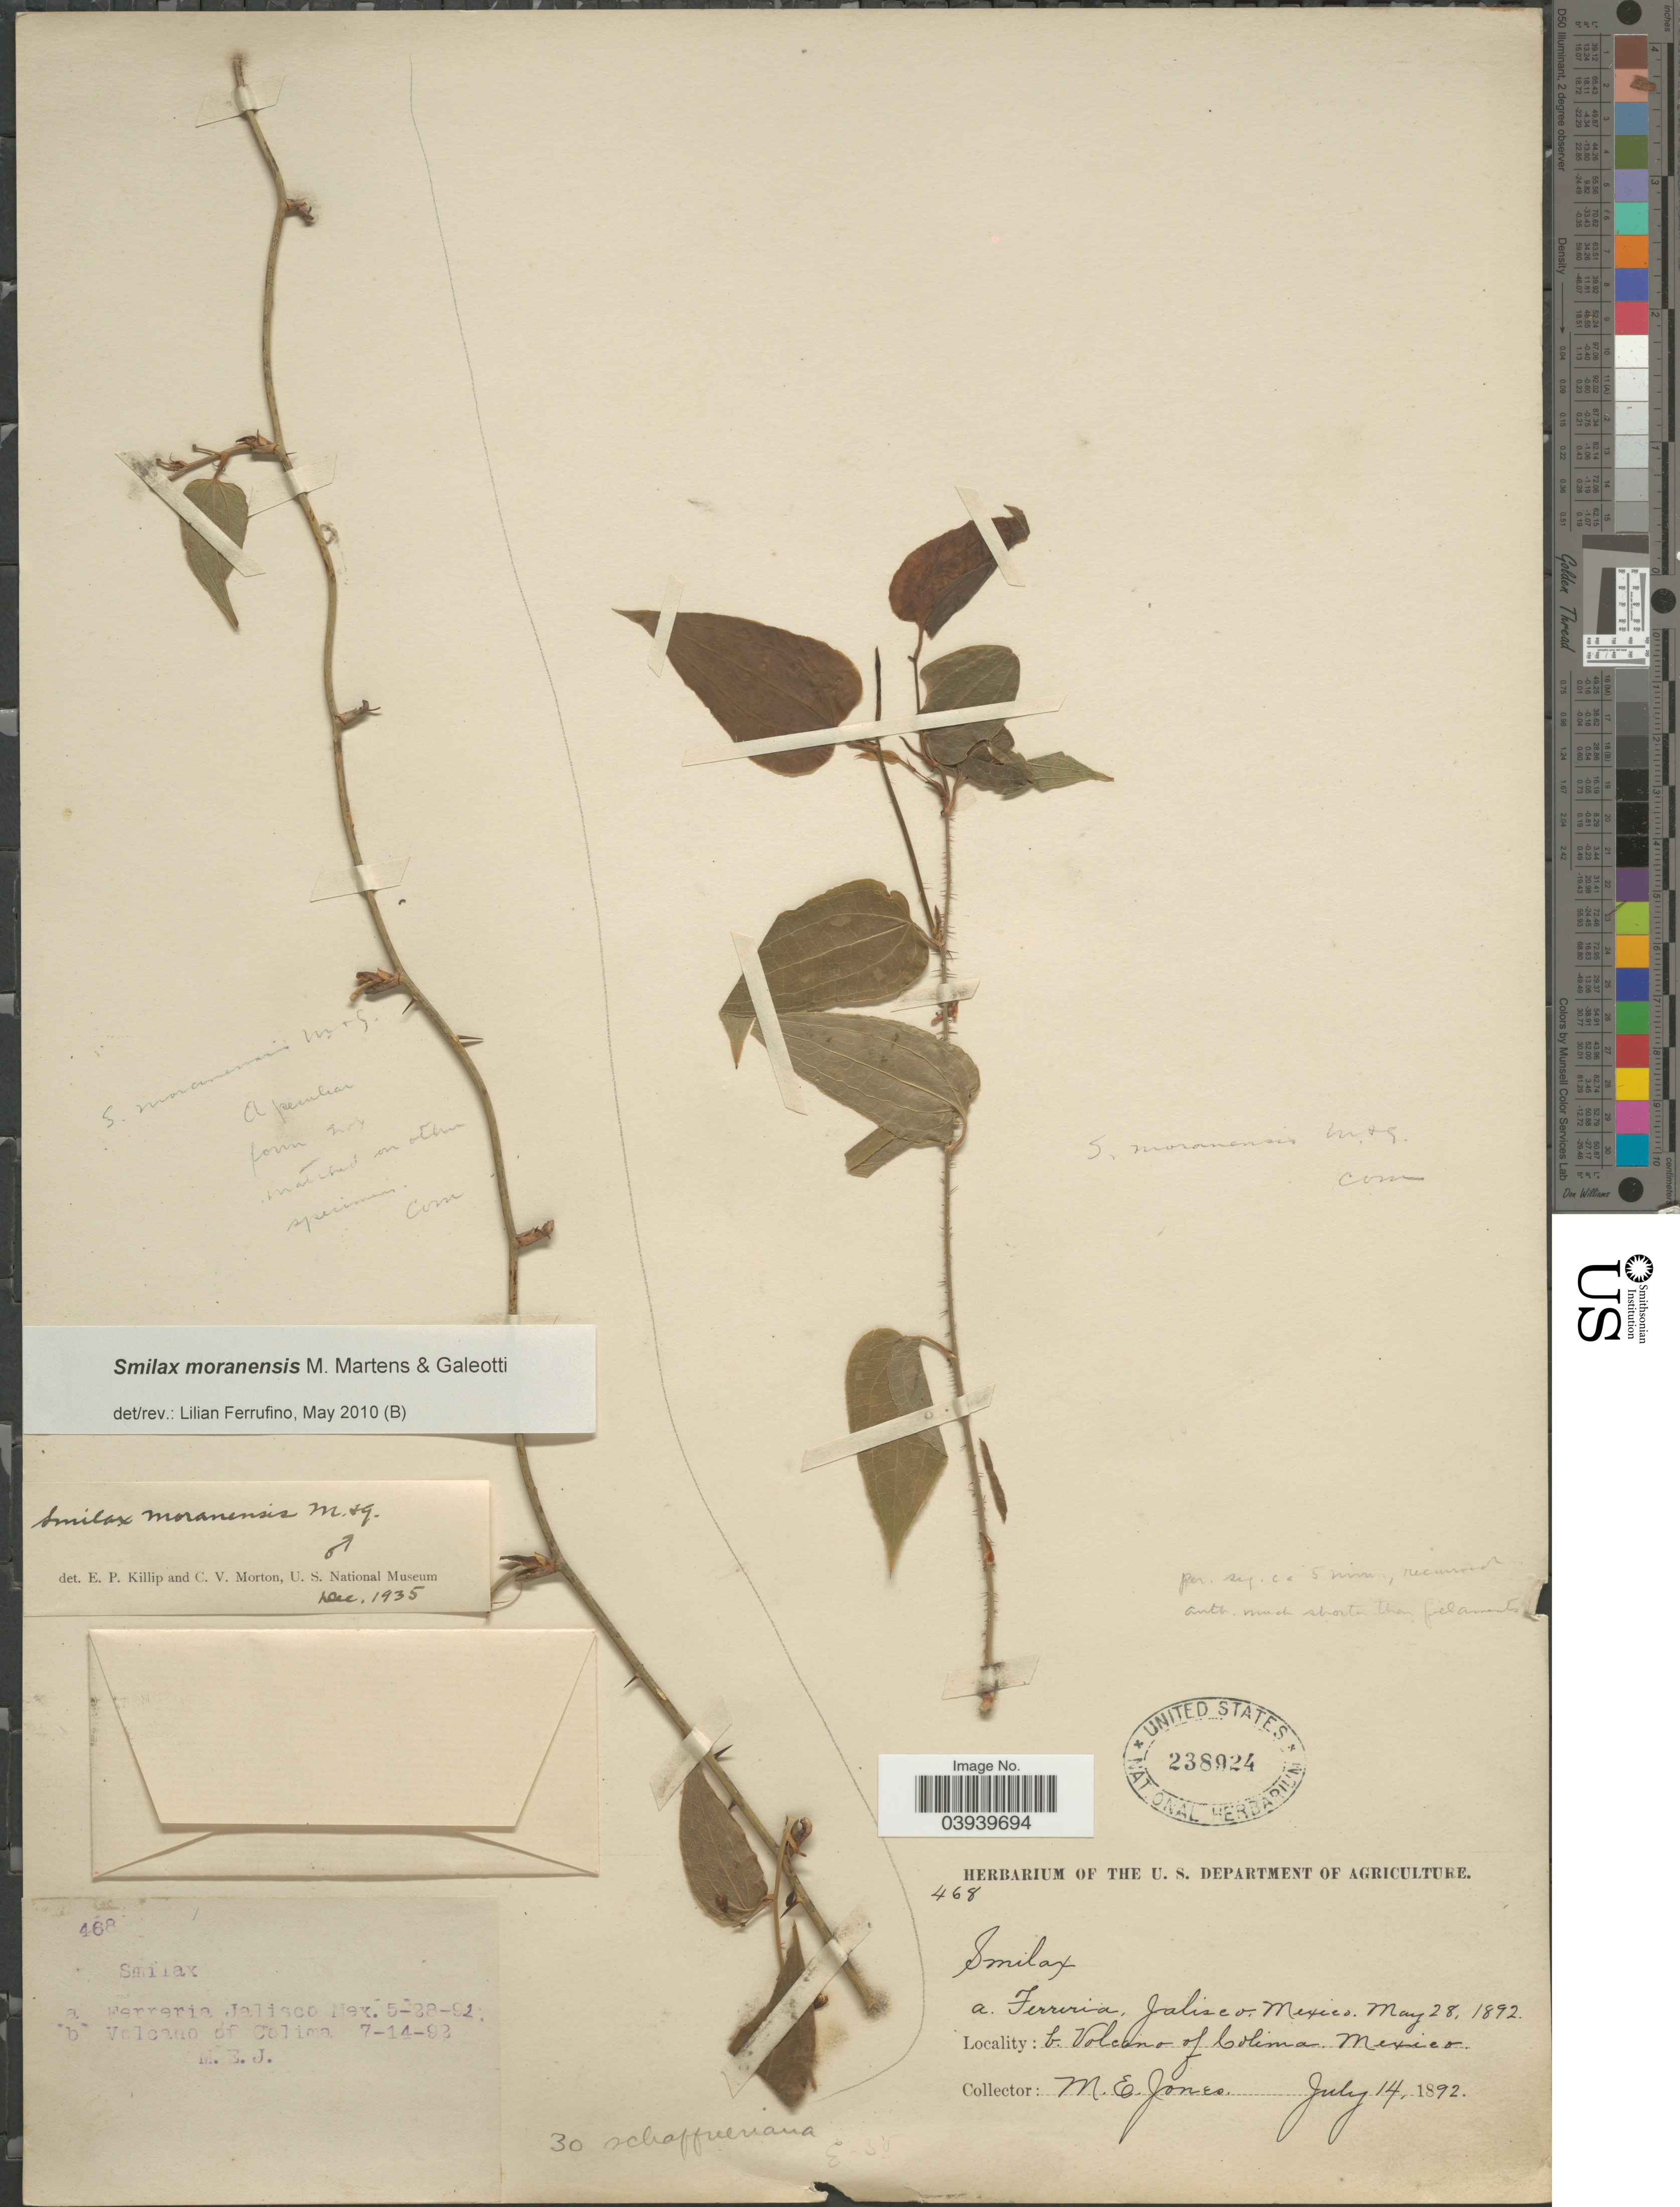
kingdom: Plantae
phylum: Tracheophyta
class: Liliopsida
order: Liliales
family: Smilacaceae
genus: Smilax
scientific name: Smilax moranensis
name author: M. Martens & Galeotti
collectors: M. E. Jones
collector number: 468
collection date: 1892-05-28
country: Mexico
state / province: Jalisco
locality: Ferreria.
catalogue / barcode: US 238924